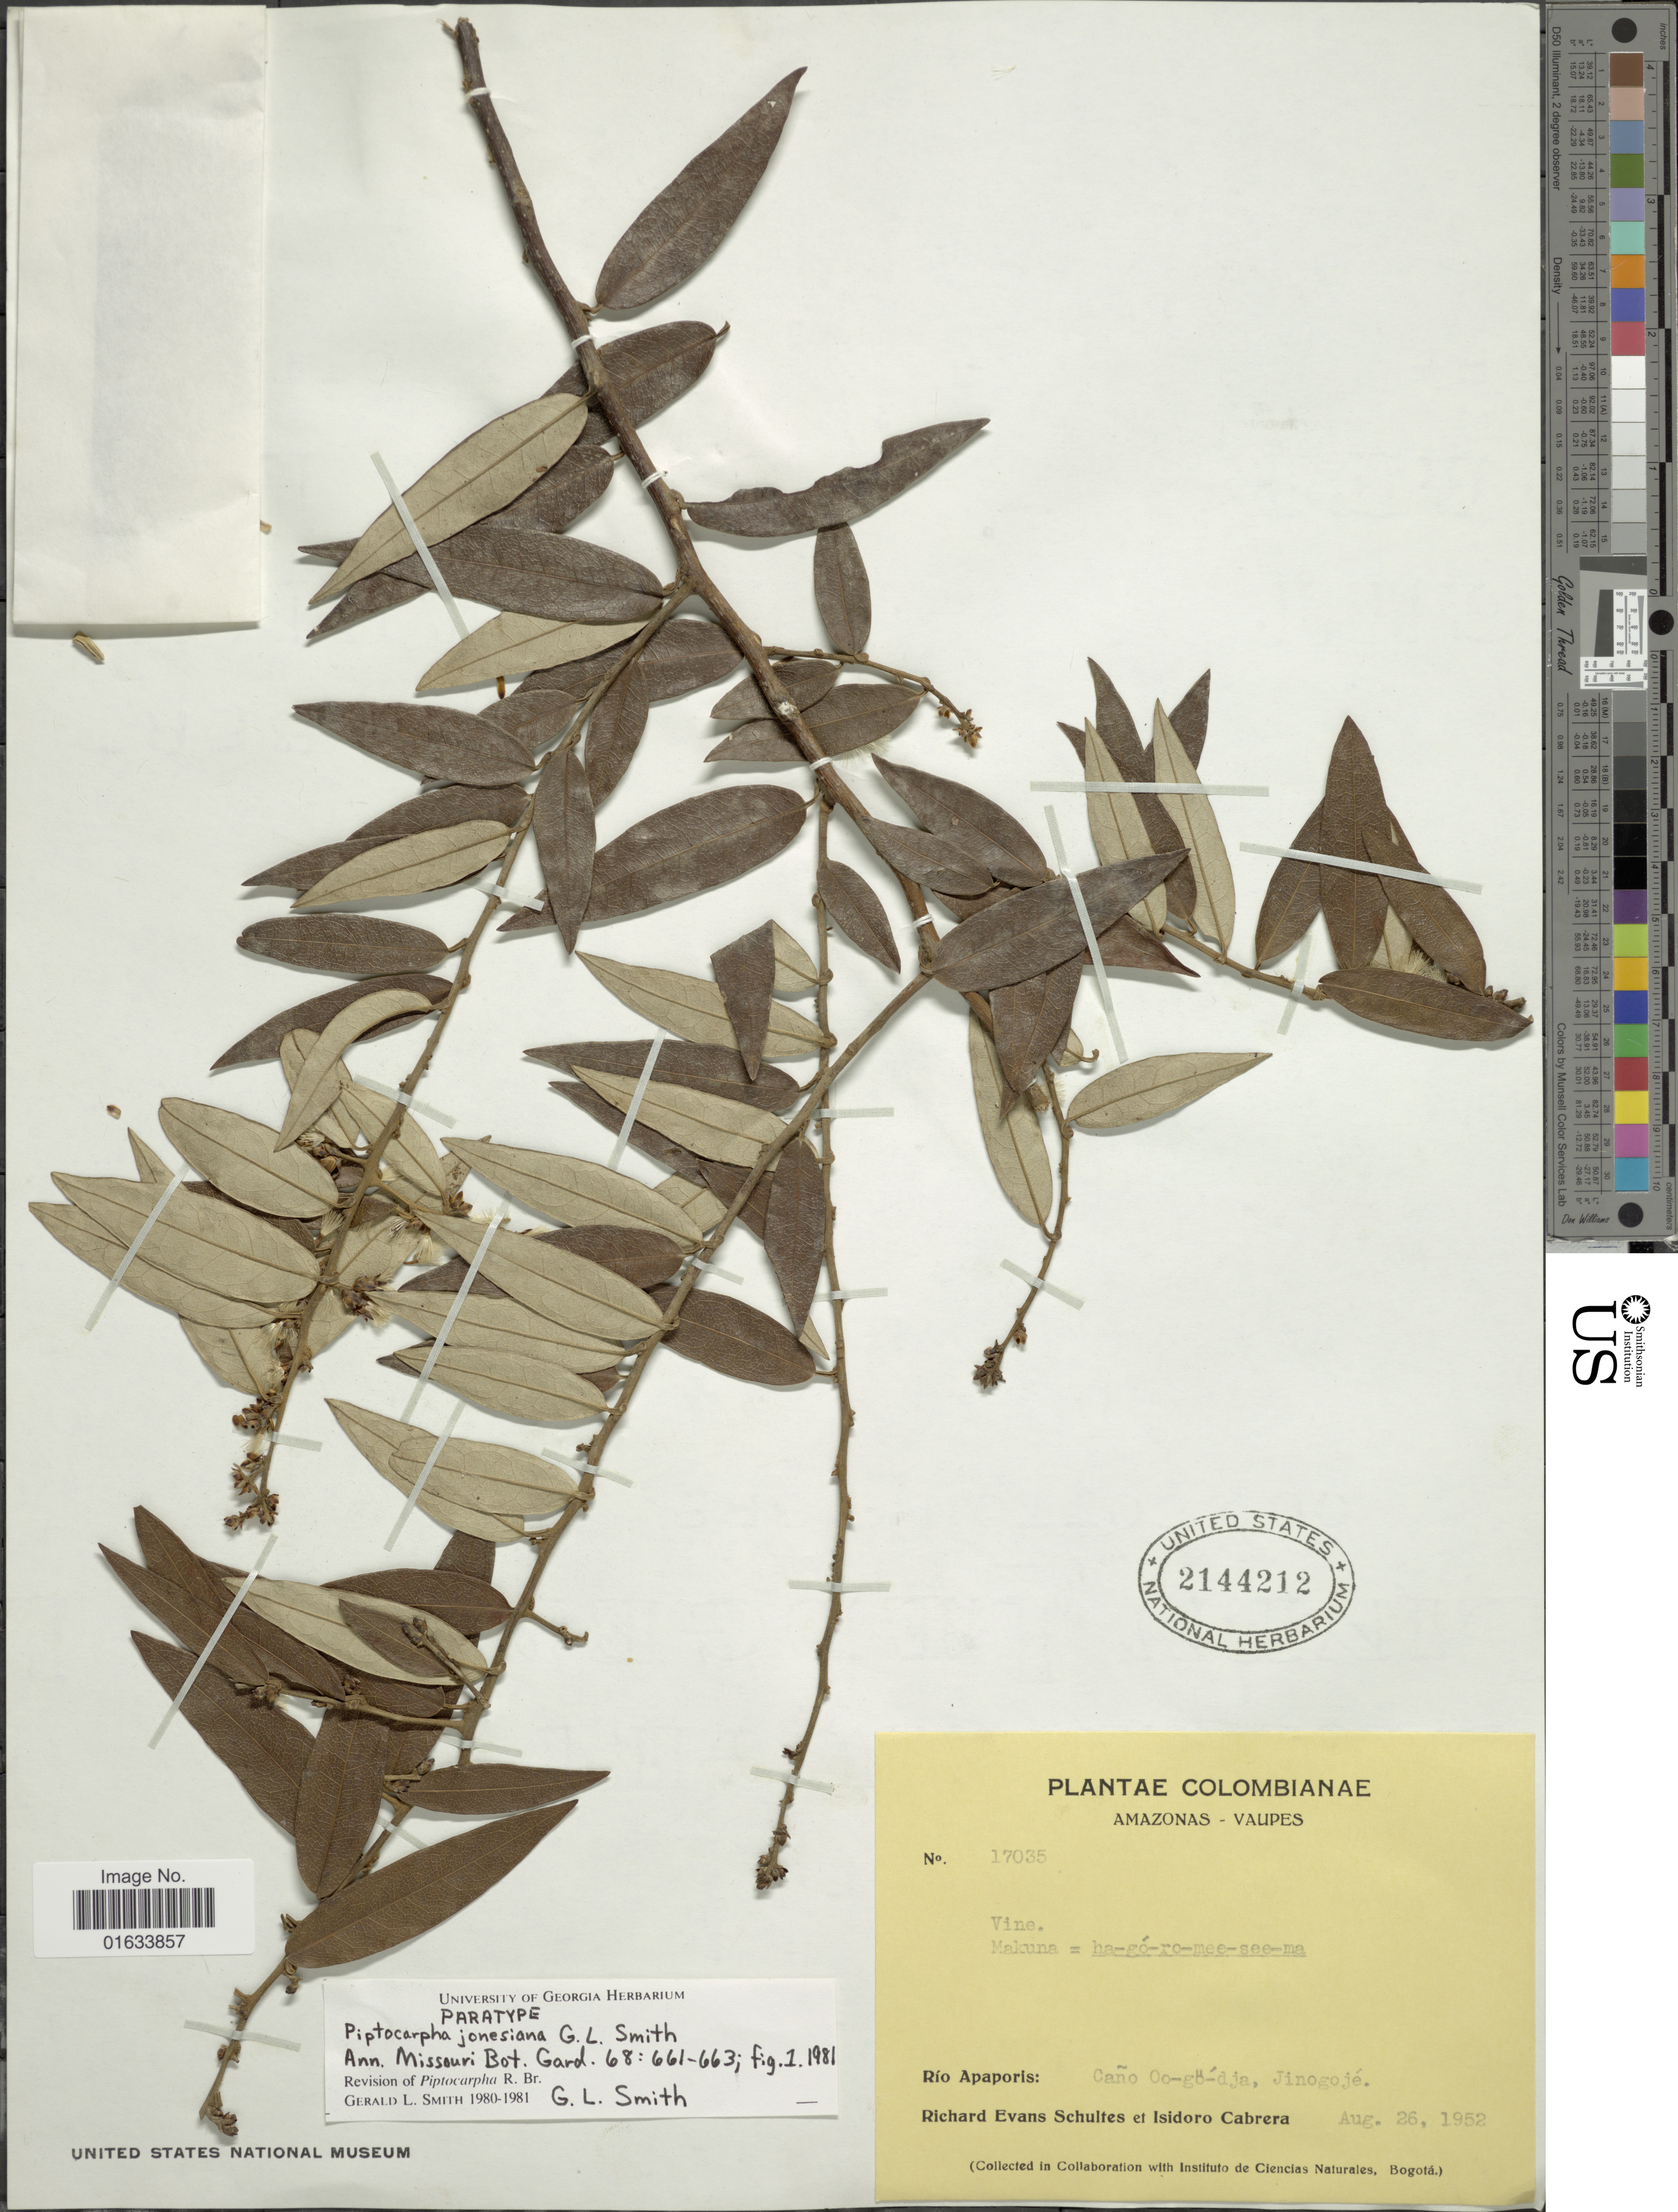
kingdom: Plantae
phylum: Tracheophyta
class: Magnoliopsida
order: Asterales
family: Asteraceae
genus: Piptocarpha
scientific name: Piptocarpha jonesiana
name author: G. Lom. Sm.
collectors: R. E. Schultes & I. Cabrera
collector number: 17035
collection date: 1952-08-26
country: Colombia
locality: Amazonas - Vaupes. Río Apaporis: Caño-Oo-gö-dja, Jinogojé.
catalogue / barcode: US 2144212